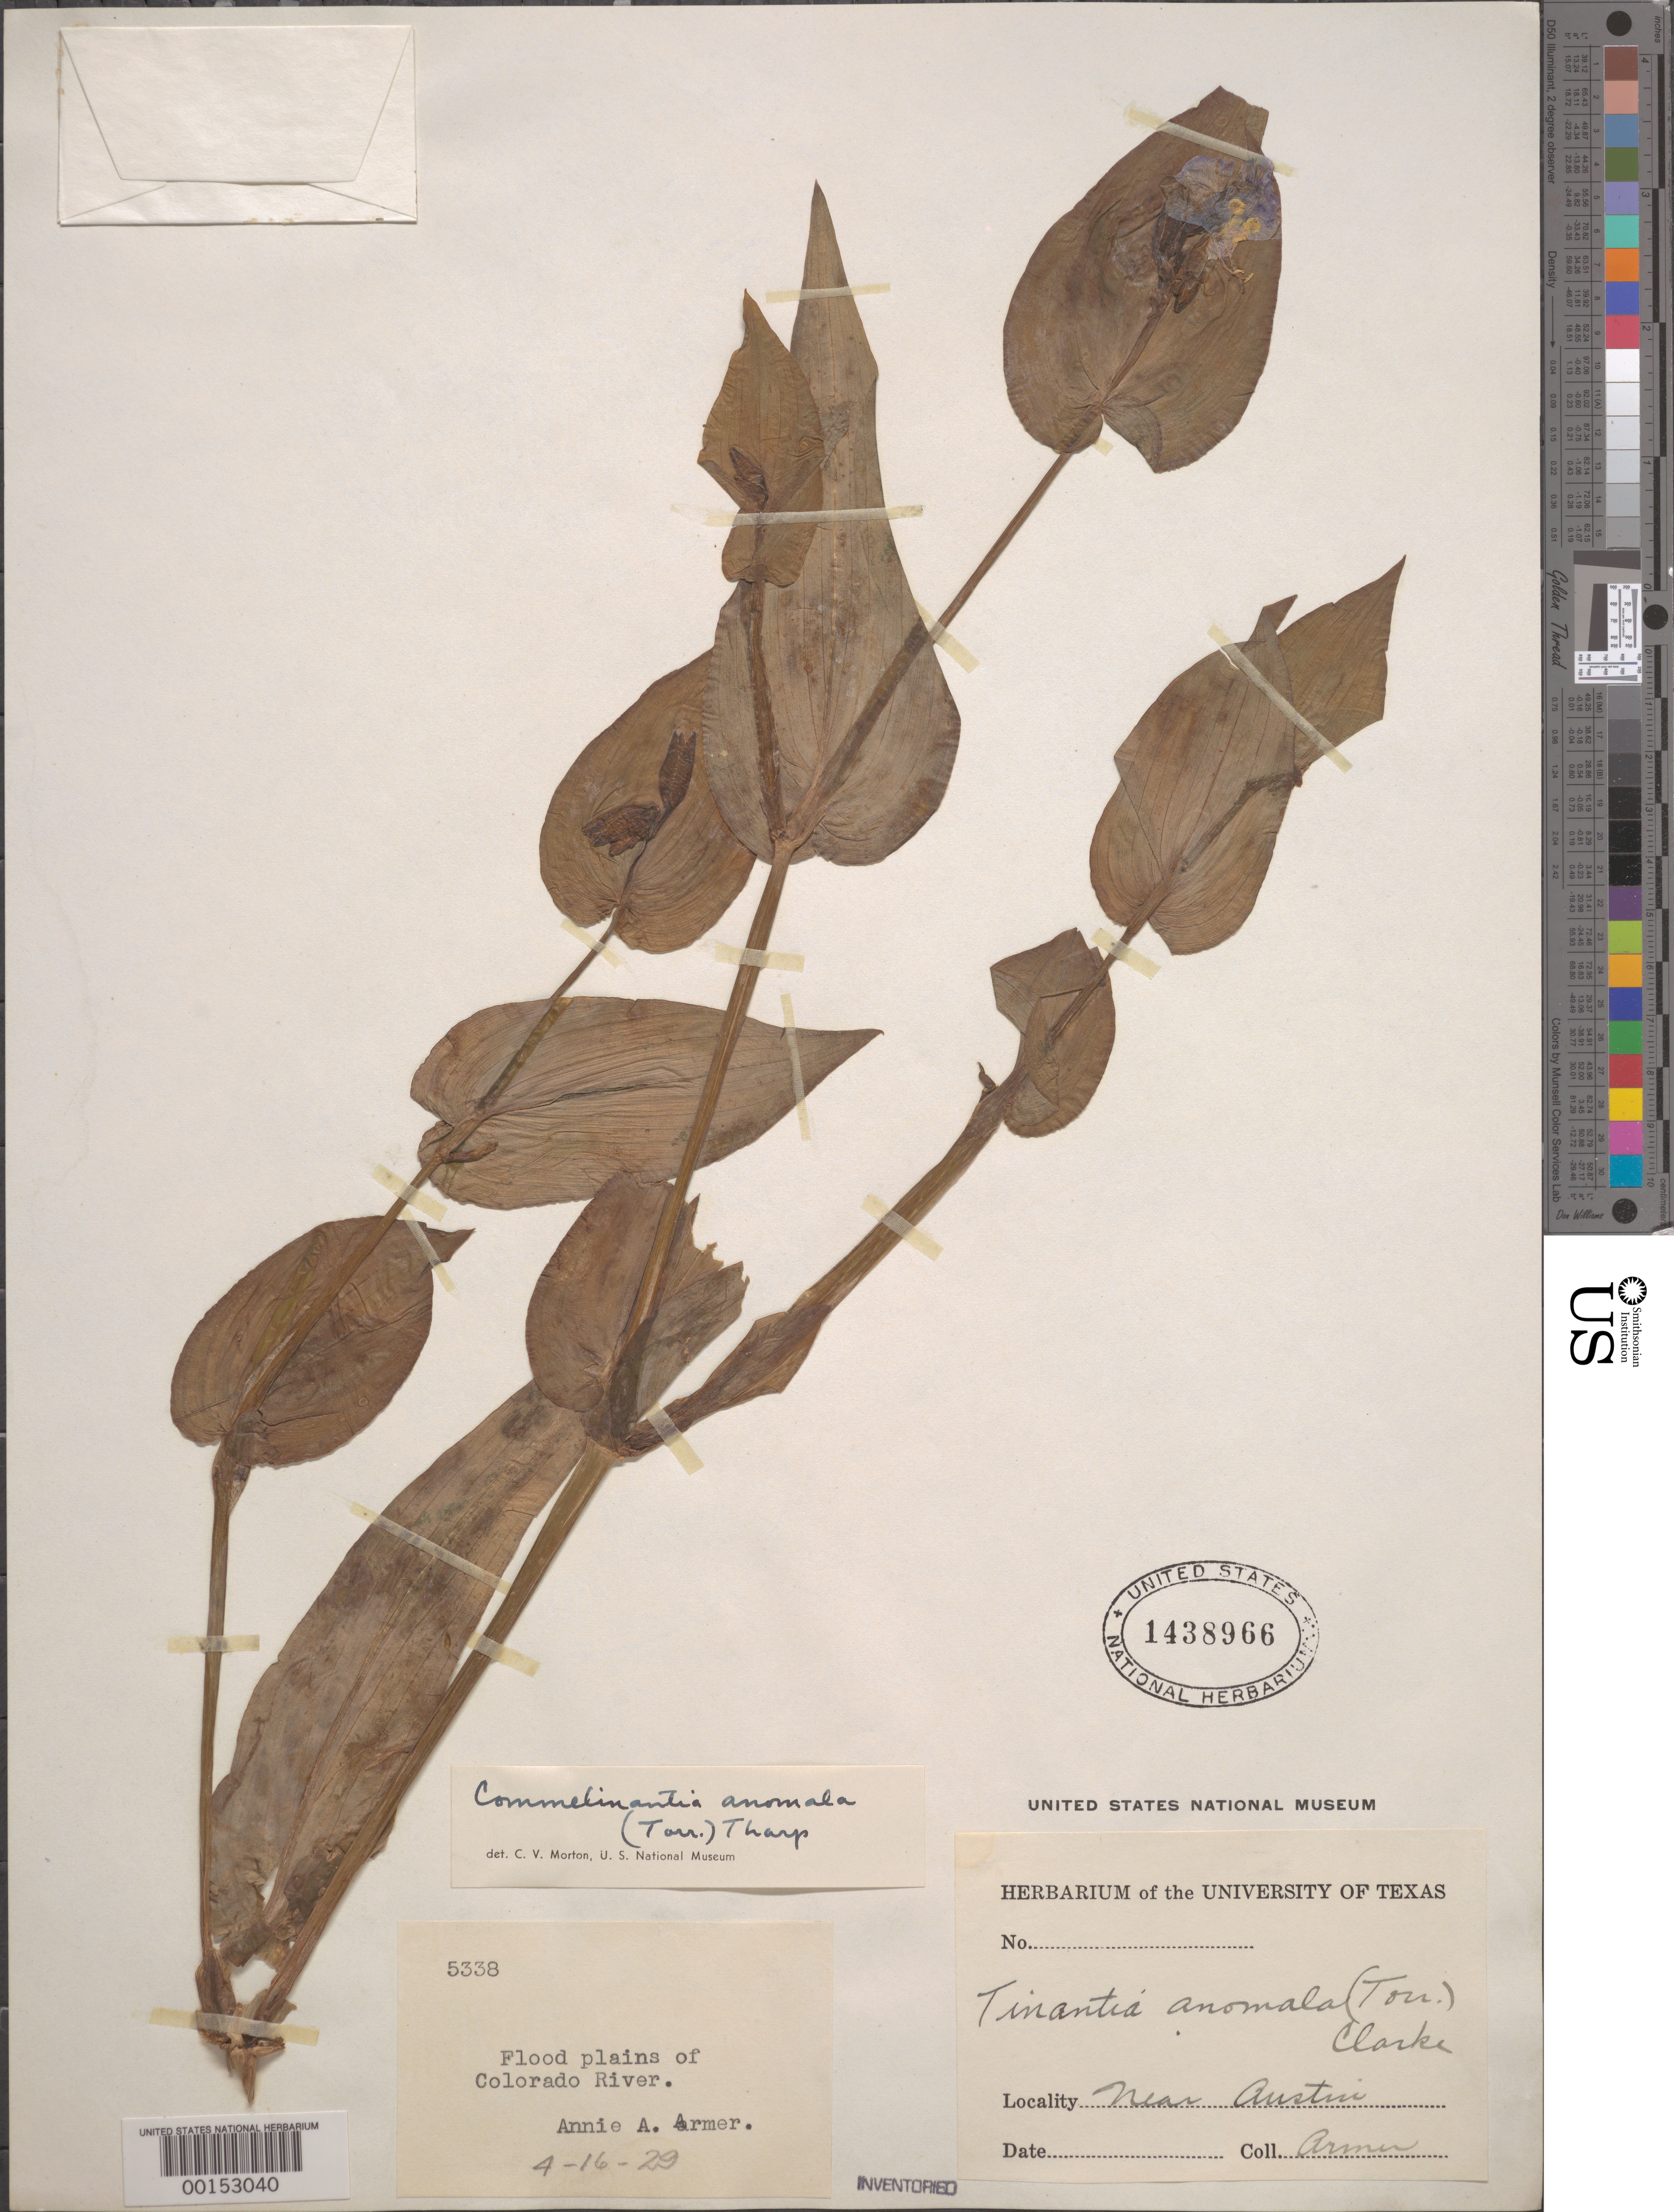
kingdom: Plantae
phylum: Tracheophyta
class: Liliopsida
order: Commelinales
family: Commelinaceae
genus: Tinantia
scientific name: Tinantia anomala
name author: (Torr.) C.B. Clarke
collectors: A. Armer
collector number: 5338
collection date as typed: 16 Apr 1929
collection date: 1929-04-16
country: United States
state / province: Texas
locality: Colorado river, near austin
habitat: Flood plains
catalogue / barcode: US 1438966